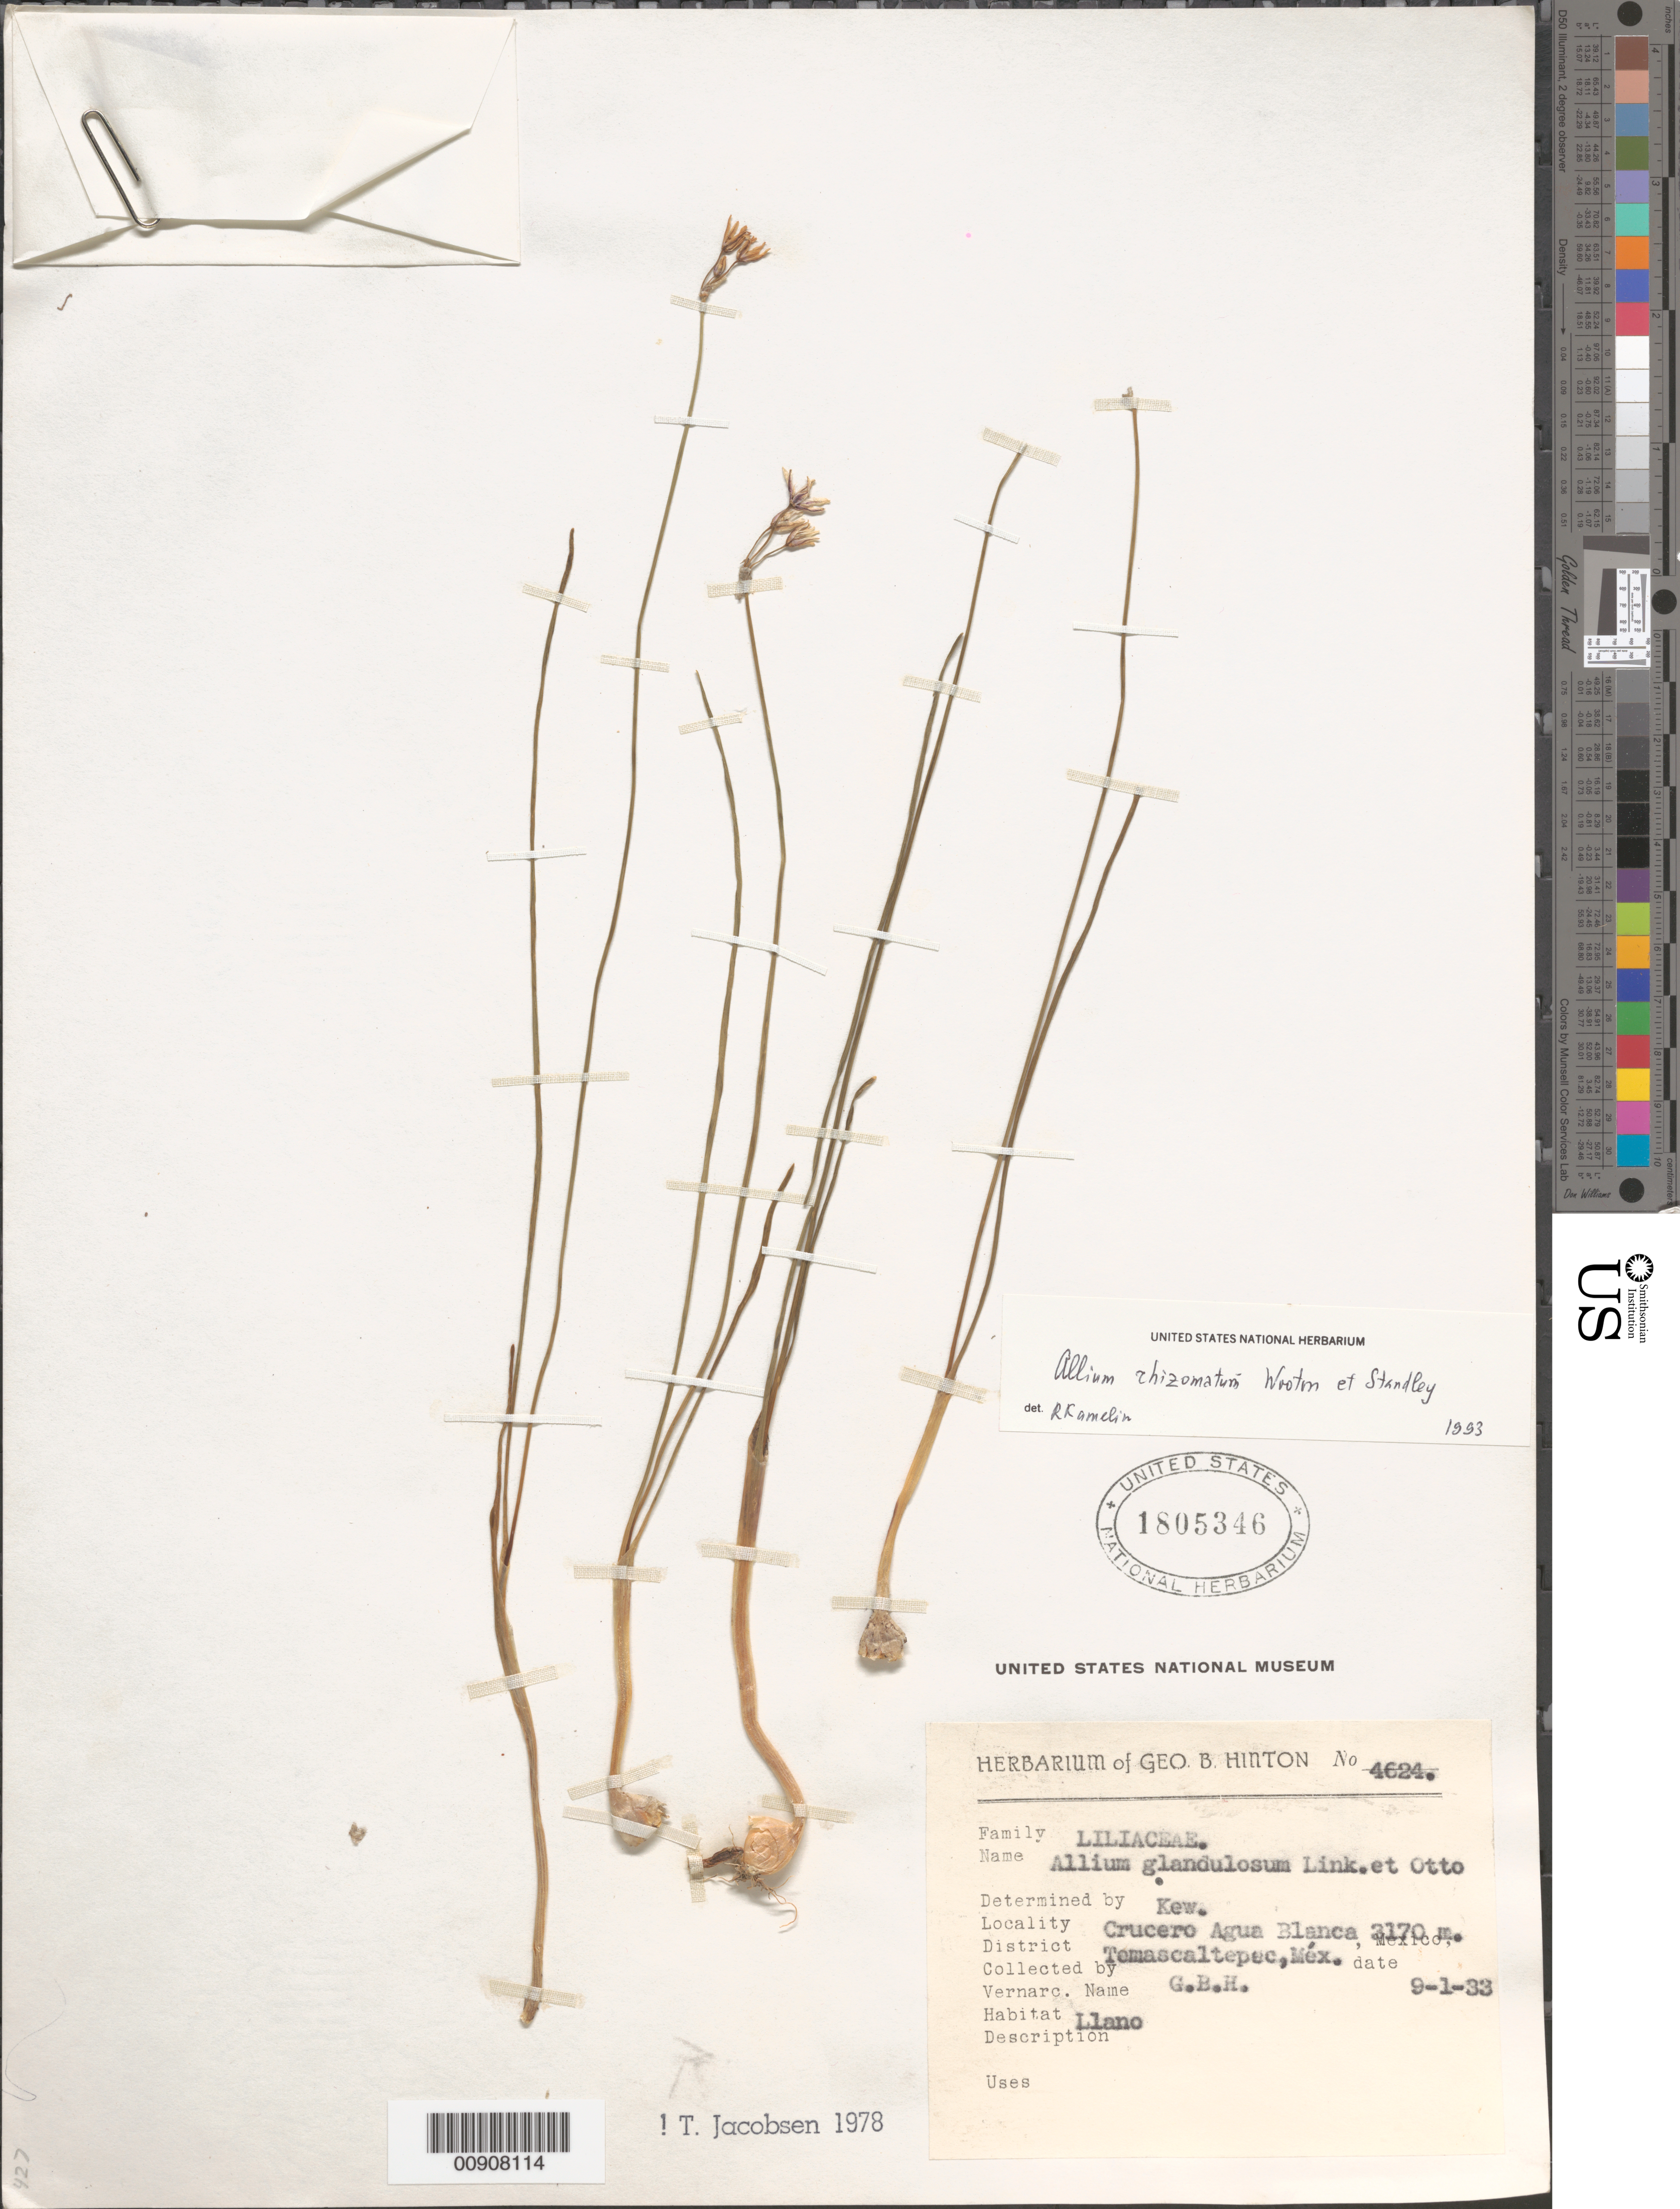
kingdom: Plantae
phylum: Tracheophyta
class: Liliopsida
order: Asparagales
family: Amaryllidaceae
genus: Allium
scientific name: Allium rhizomatum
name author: Wooton & Standl.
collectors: G. B. Hinton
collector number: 4624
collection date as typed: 01 Sep 1933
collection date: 1933-09-01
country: Mexico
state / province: México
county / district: Temascaltepec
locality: Crucero Agua Blanca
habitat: Llano.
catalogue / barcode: US 1805346